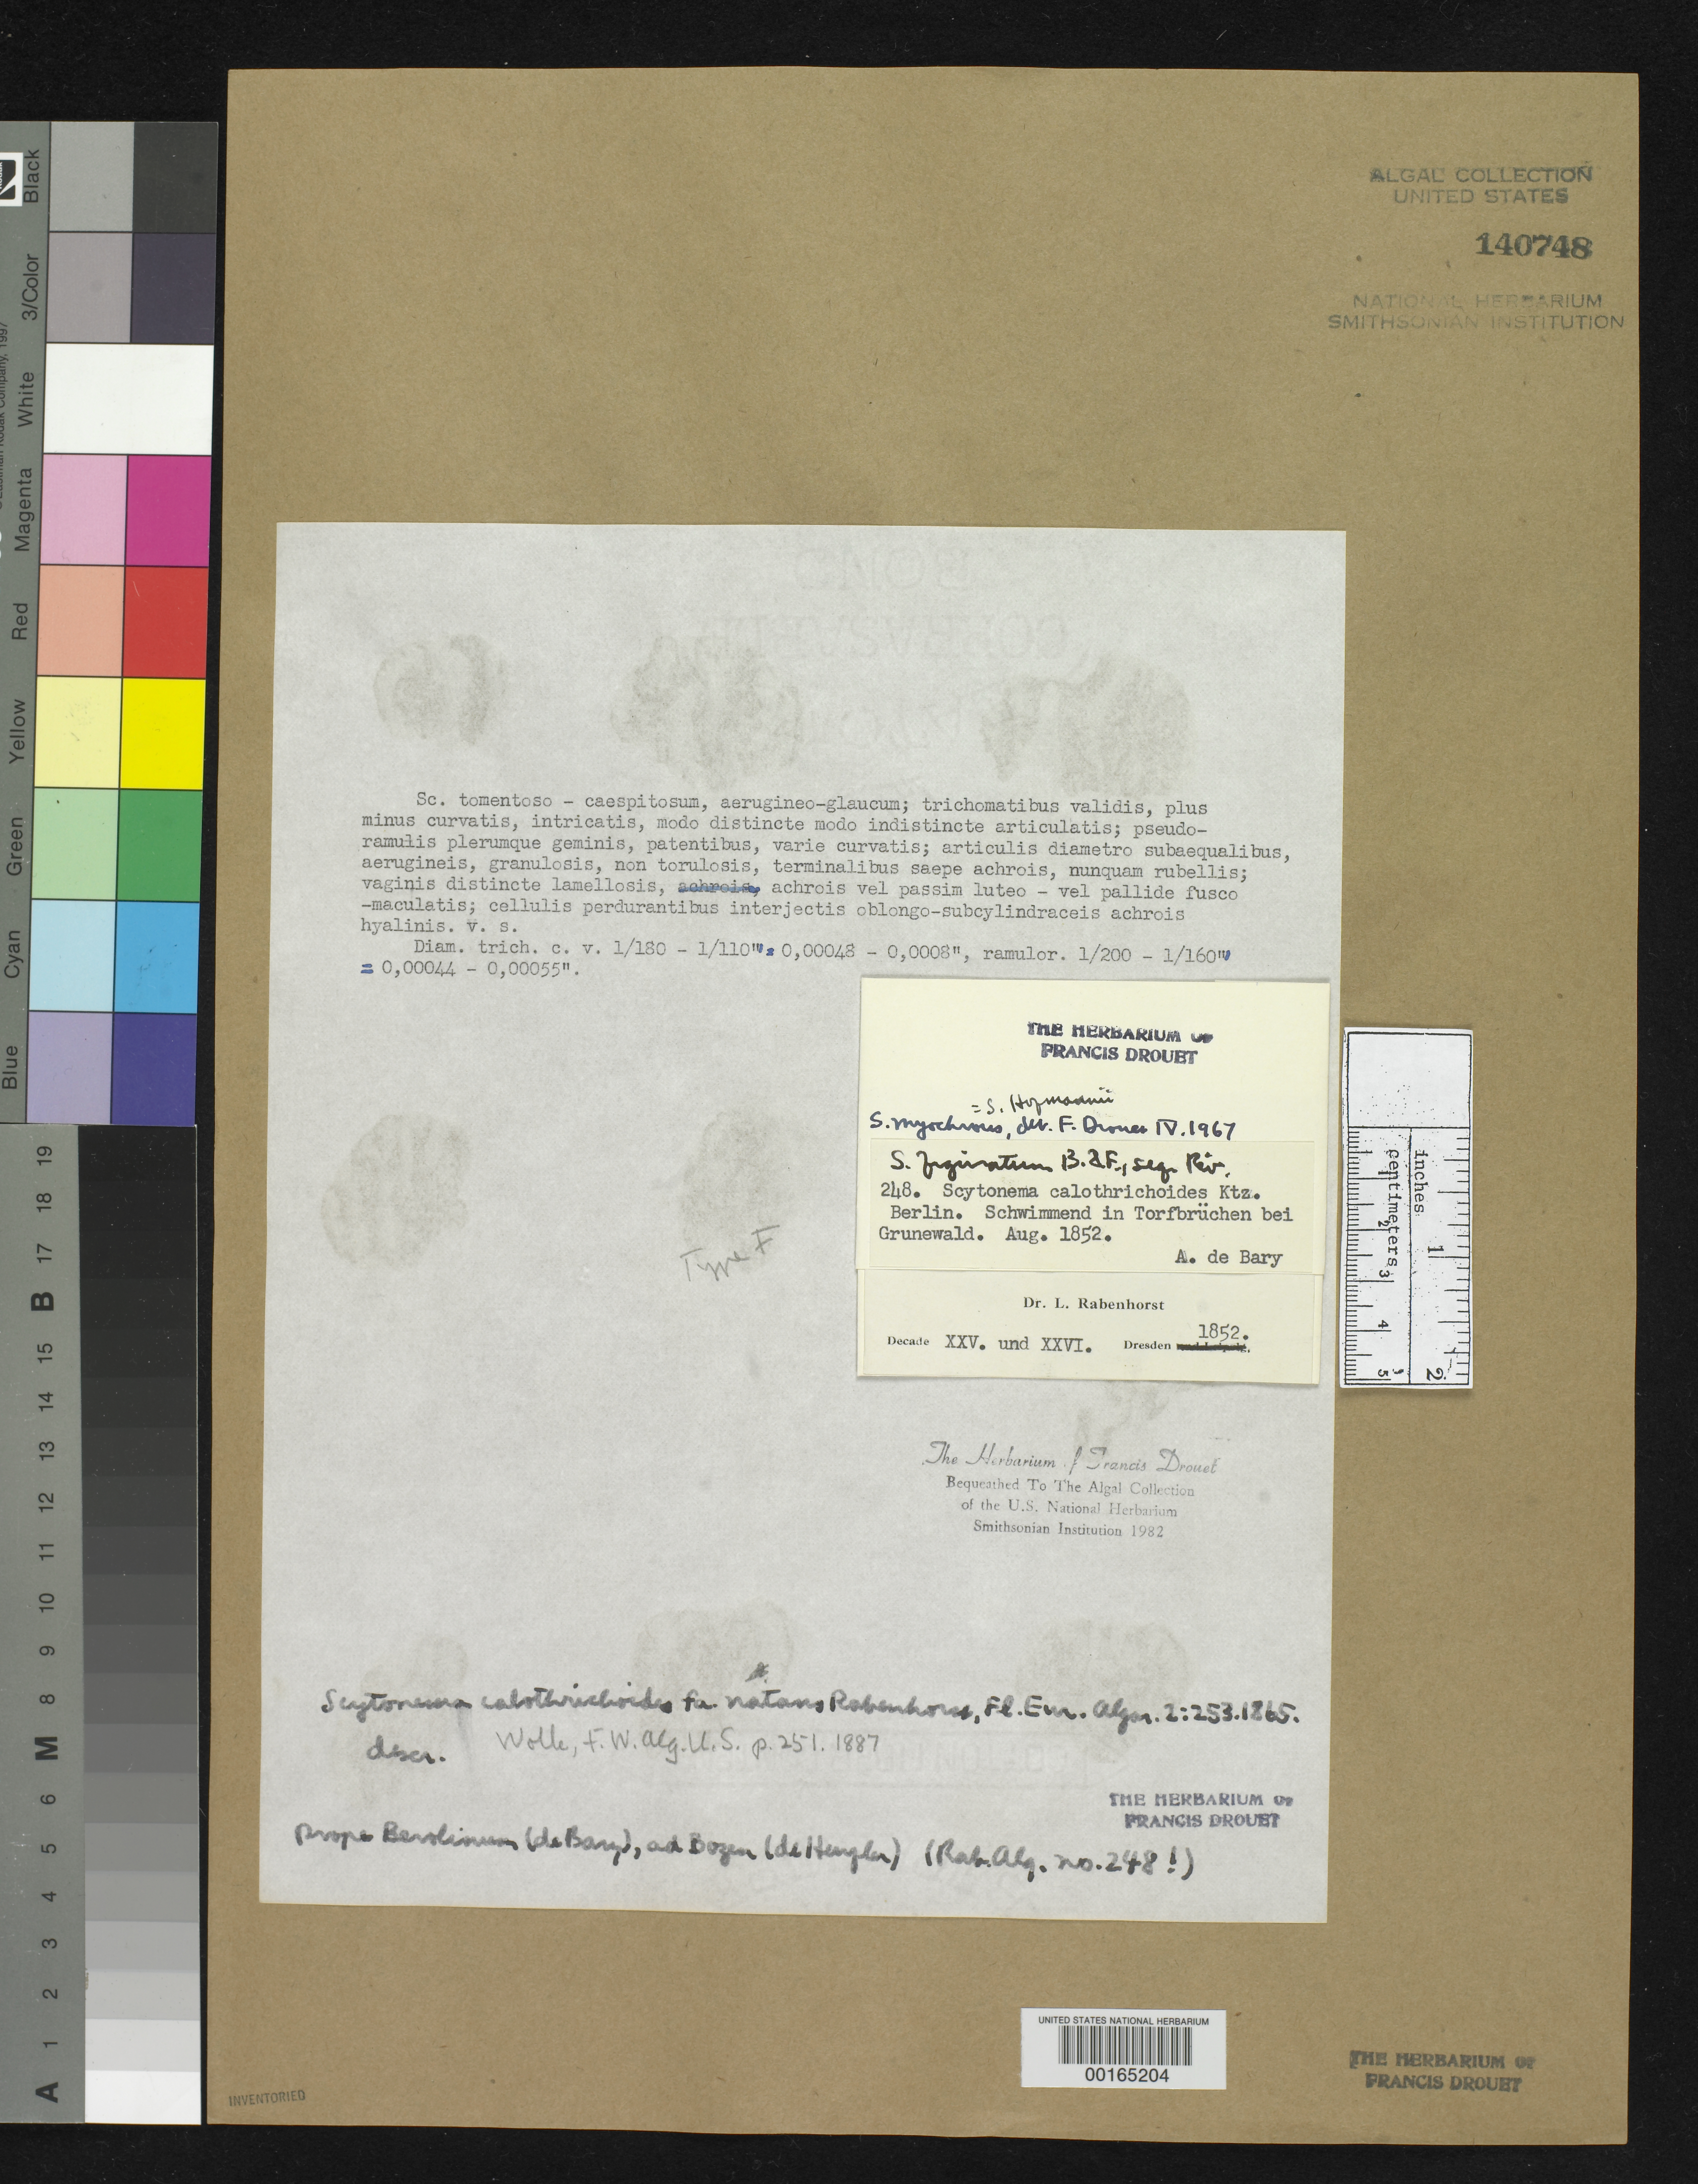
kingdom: Bacteria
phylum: Cyanobacteria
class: Cyanobacteriia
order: Cyanobacteriales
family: Scytonemataceae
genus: Scytonema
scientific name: Scytonema calothrichoides f. natans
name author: Rabenh.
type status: Isotype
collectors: A. de Bary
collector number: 248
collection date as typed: Aug 1852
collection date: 1852-08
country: Germany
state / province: Brandenburg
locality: Grunewald, near Berlin.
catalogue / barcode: US 140748